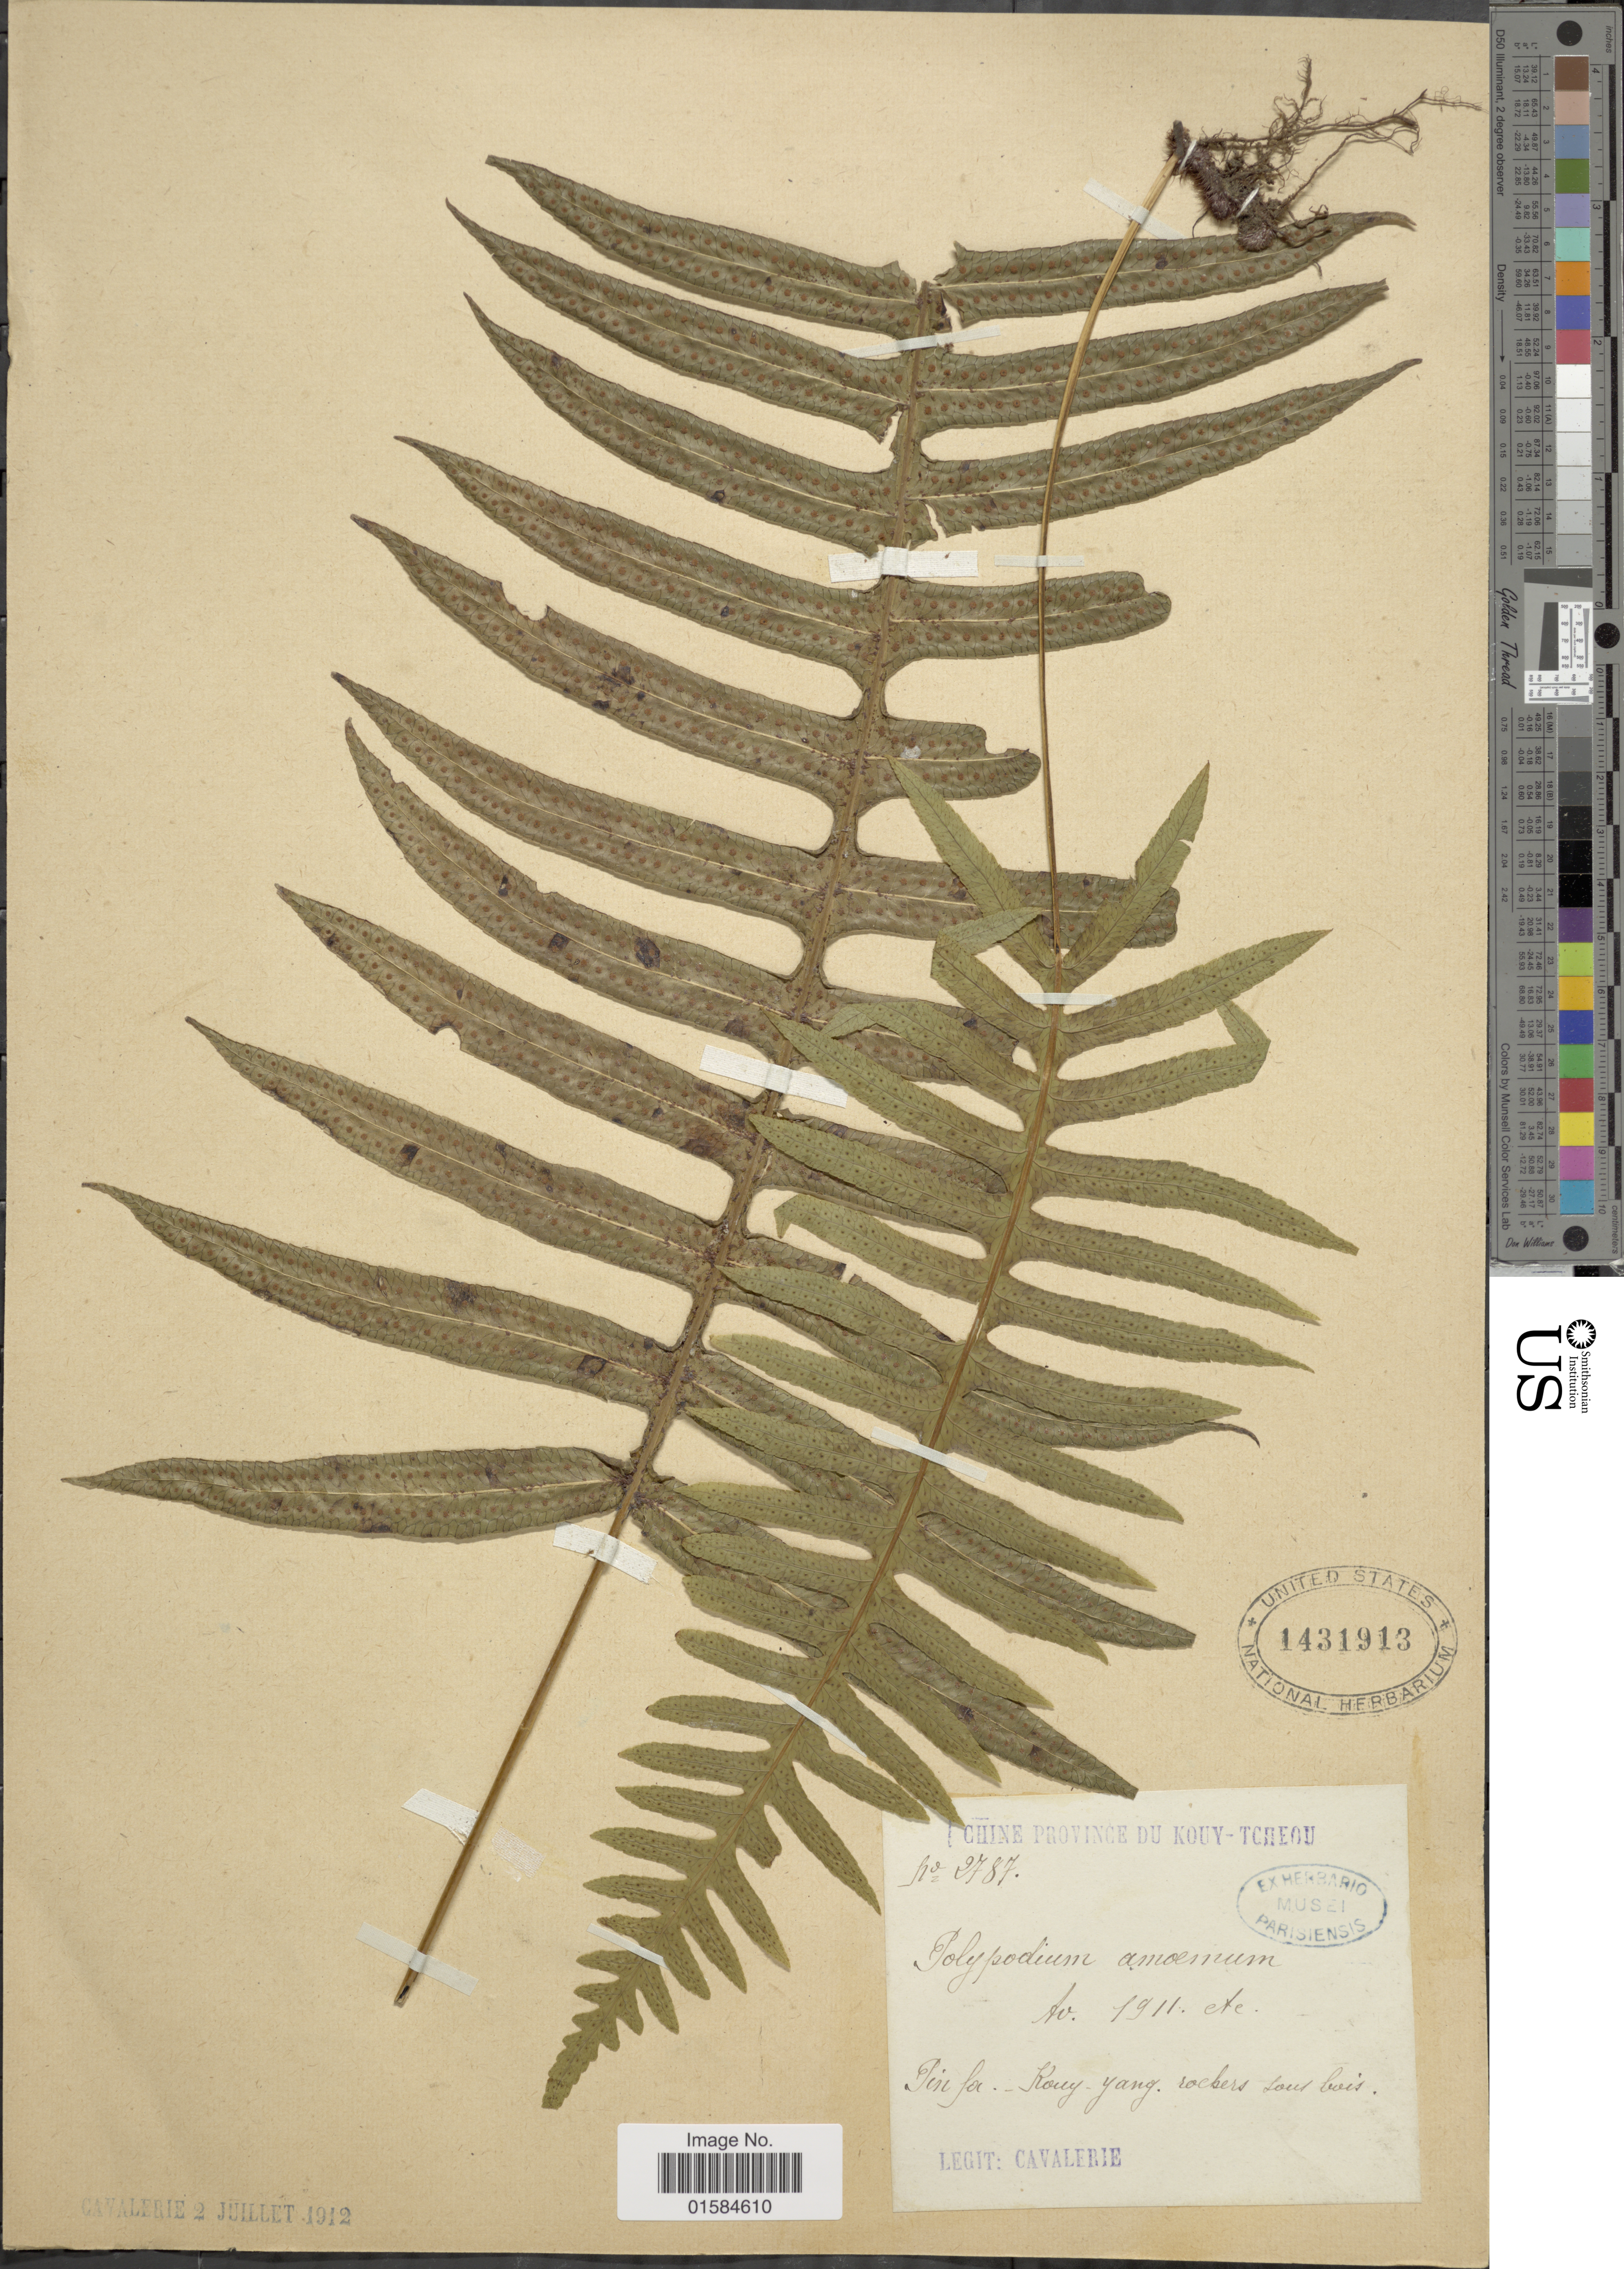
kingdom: Plantae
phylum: Tracheophyta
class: Polypodiopsida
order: Polypodiales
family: Polypodiaceae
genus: Goniophlebium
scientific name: Goniophlebium amoenum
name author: (Wall. ex Mett.) J. Sm.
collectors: -. Cavalerie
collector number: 2787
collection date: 1911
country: China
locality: Chine province du Kouy-Tcheou, Pin fa-Kouy-yang [interpreted]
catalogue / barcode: US 1431913